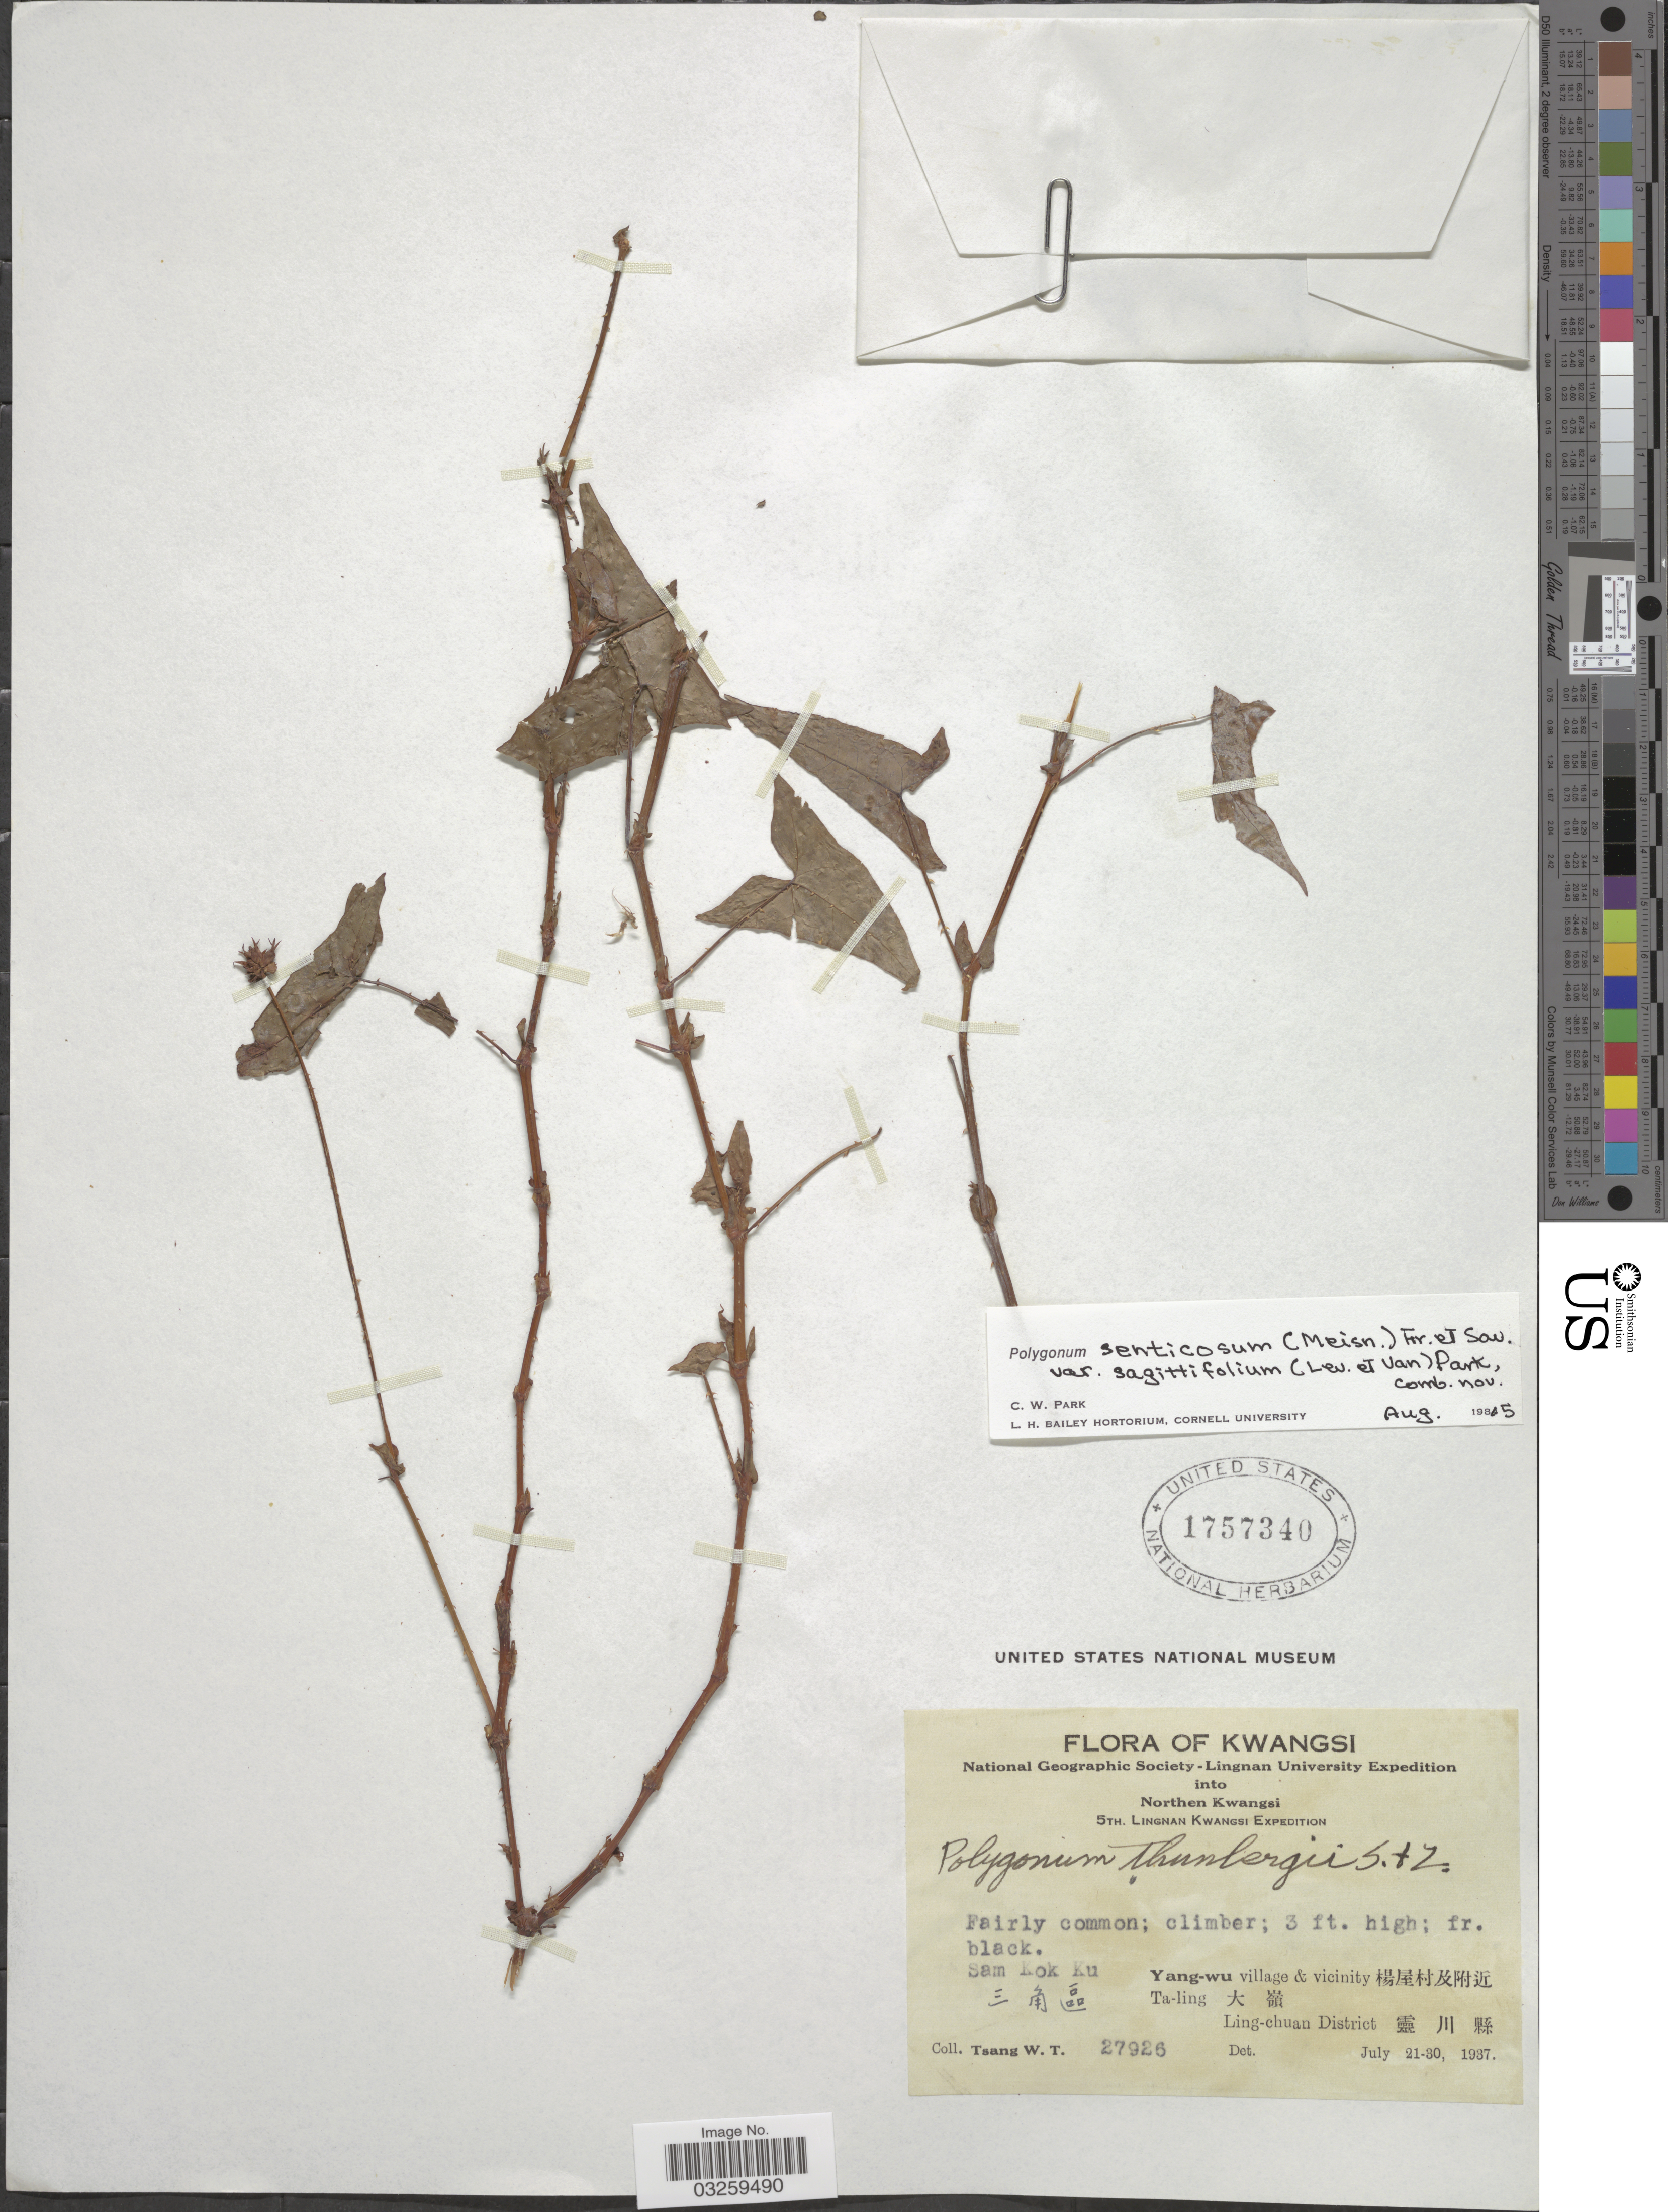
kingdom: Plantae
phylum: Tracheophyta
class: Magnoliopsida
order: Caryophyllales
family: Polygonaceae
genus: Polygonum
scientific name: Polygonum senticosum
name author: Franch. & Sav.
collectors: W. T. Tsang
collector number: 27926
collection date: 1937-07-21/1937-07-30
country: China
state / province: Guangxi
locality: Kwangsi, Northern Kwangsi, Sam Kok Ku X, [unsure placement] Yang-wu village & vicinity X, Ta-ling X, Ling-chuan District X.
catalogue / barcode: US 1757340